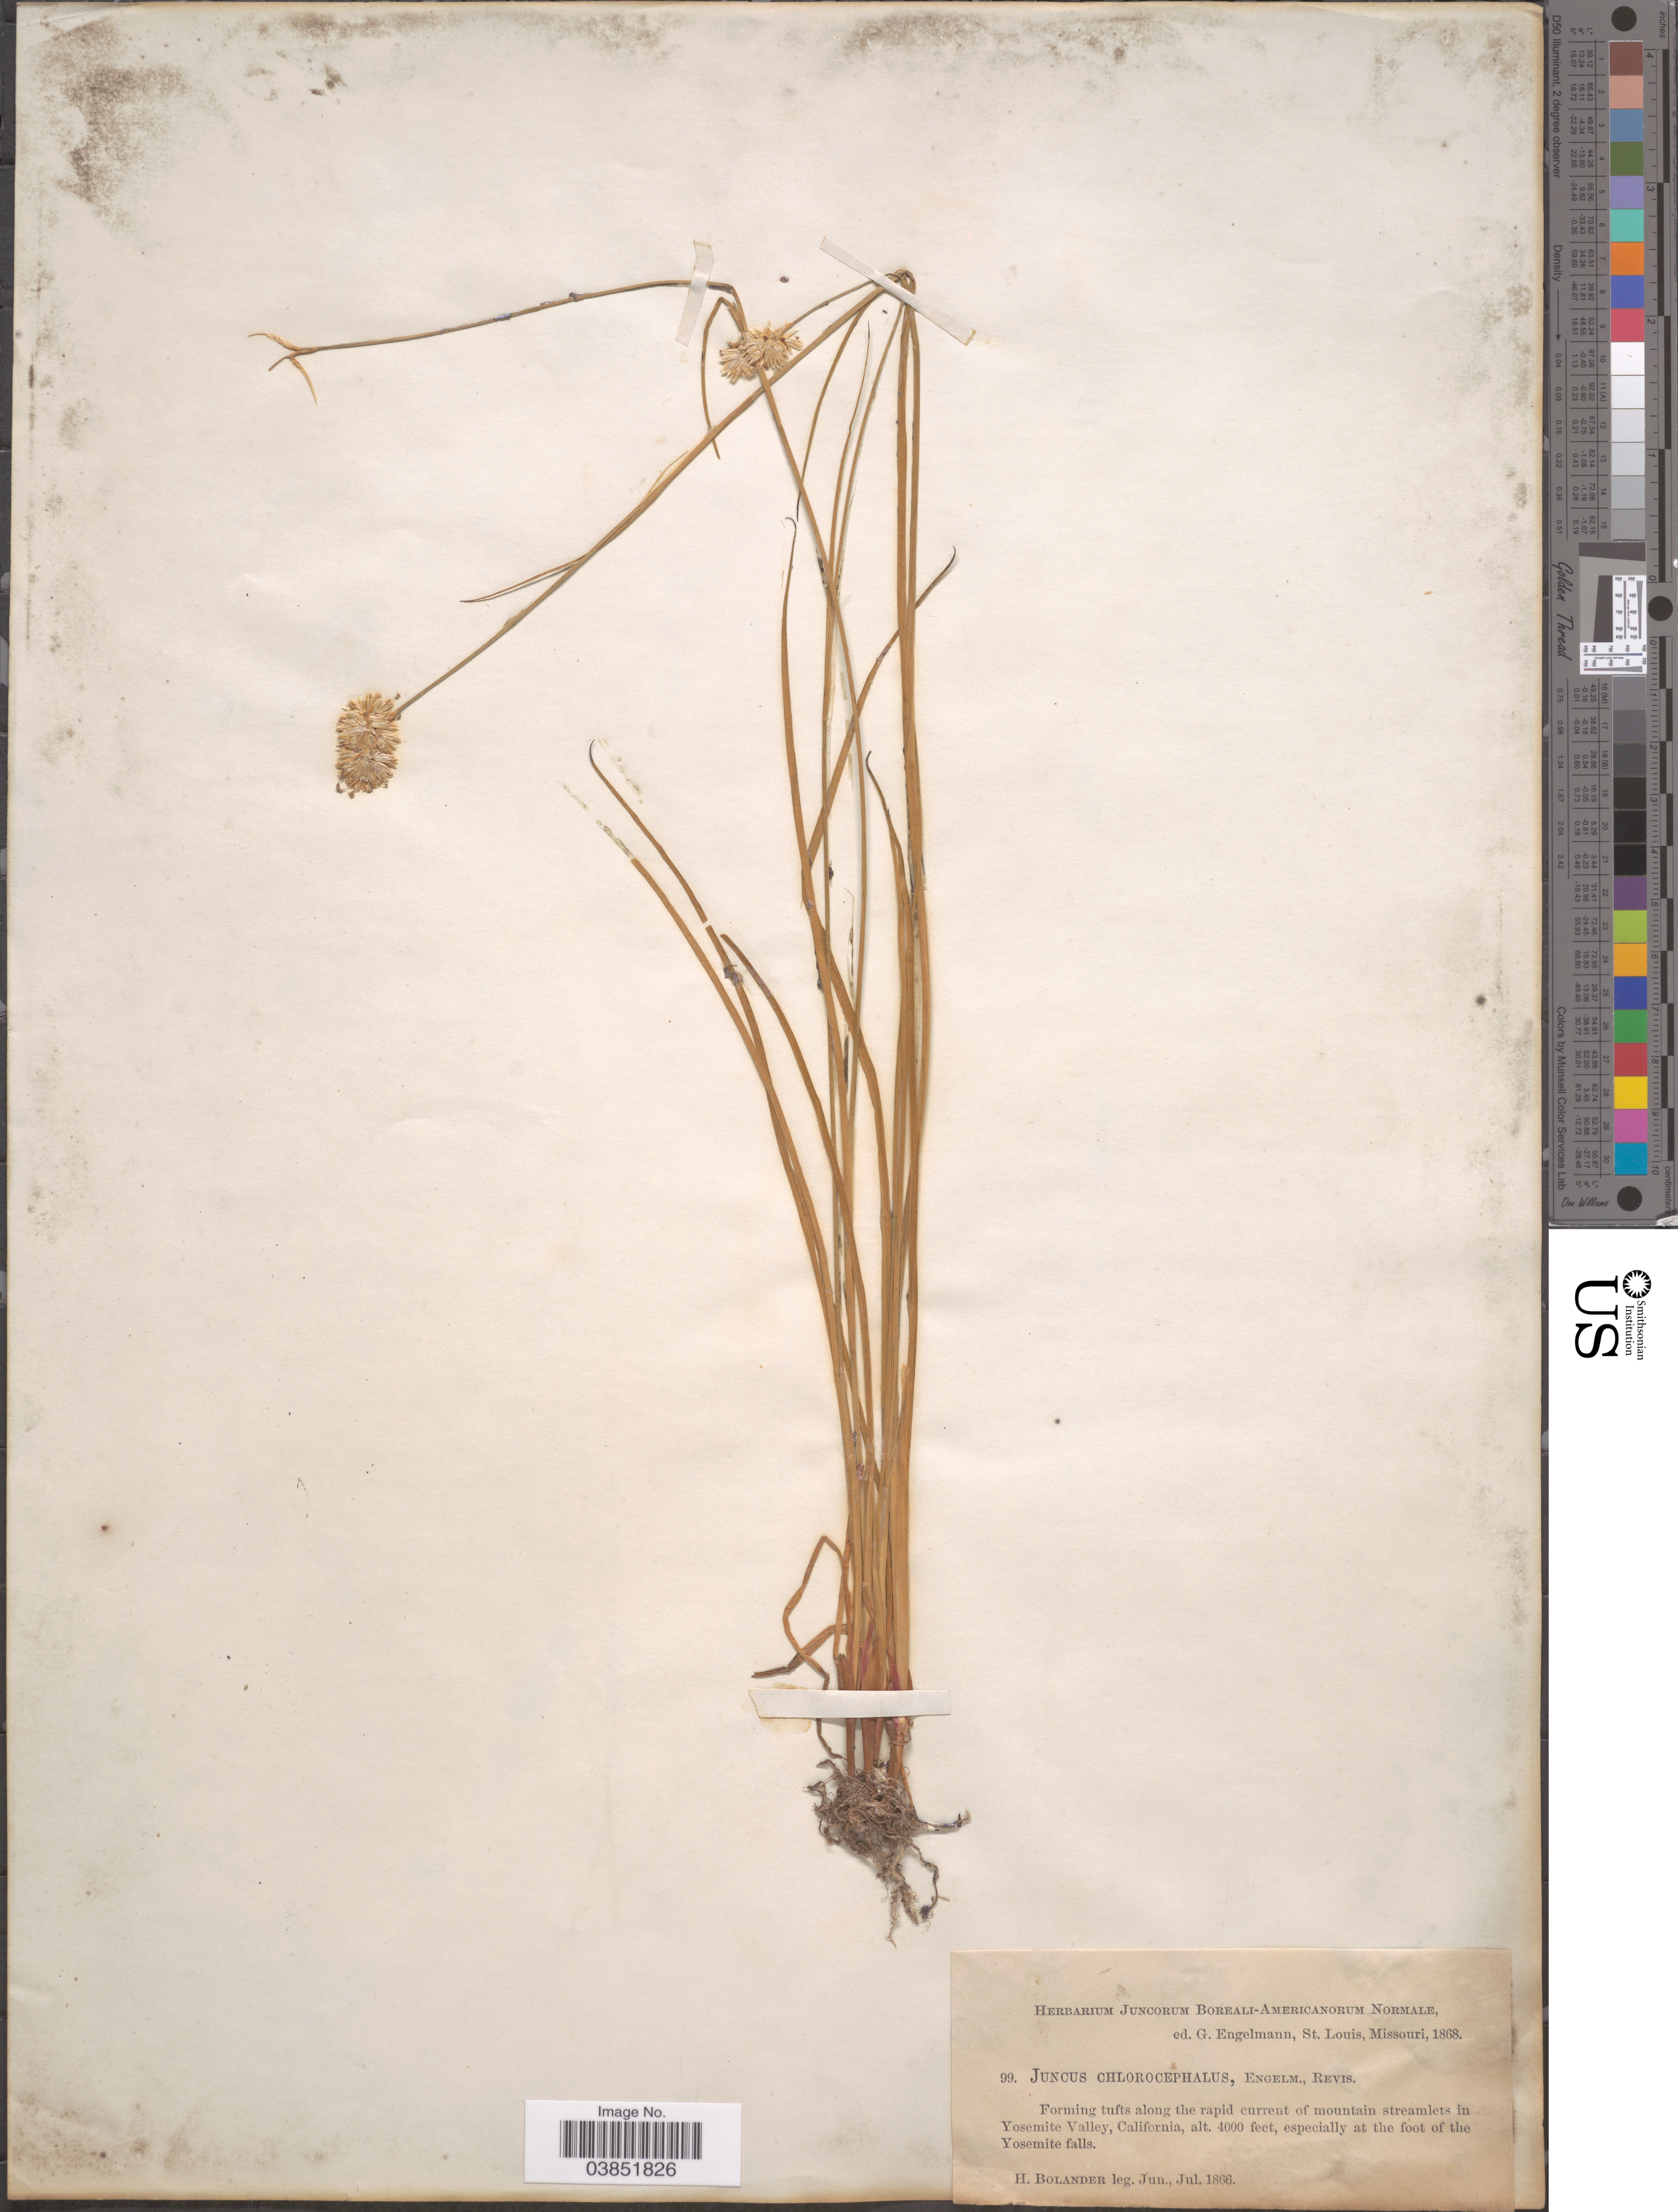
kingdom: Plantae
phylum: Tracheophyta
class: Liliopsida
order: Poales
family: Juncaceae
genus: Juncus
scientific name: Juncus chlorocephalus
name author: Engelm.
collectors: H. Bolander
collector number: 99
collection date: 1866-06/1866-07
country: United States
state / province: California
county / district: Mariposa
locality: Forming tufts along the rapid current of mountain streamlets in Yosemite Valley, especially at the foot of the Yosemite falls.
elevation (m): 1219